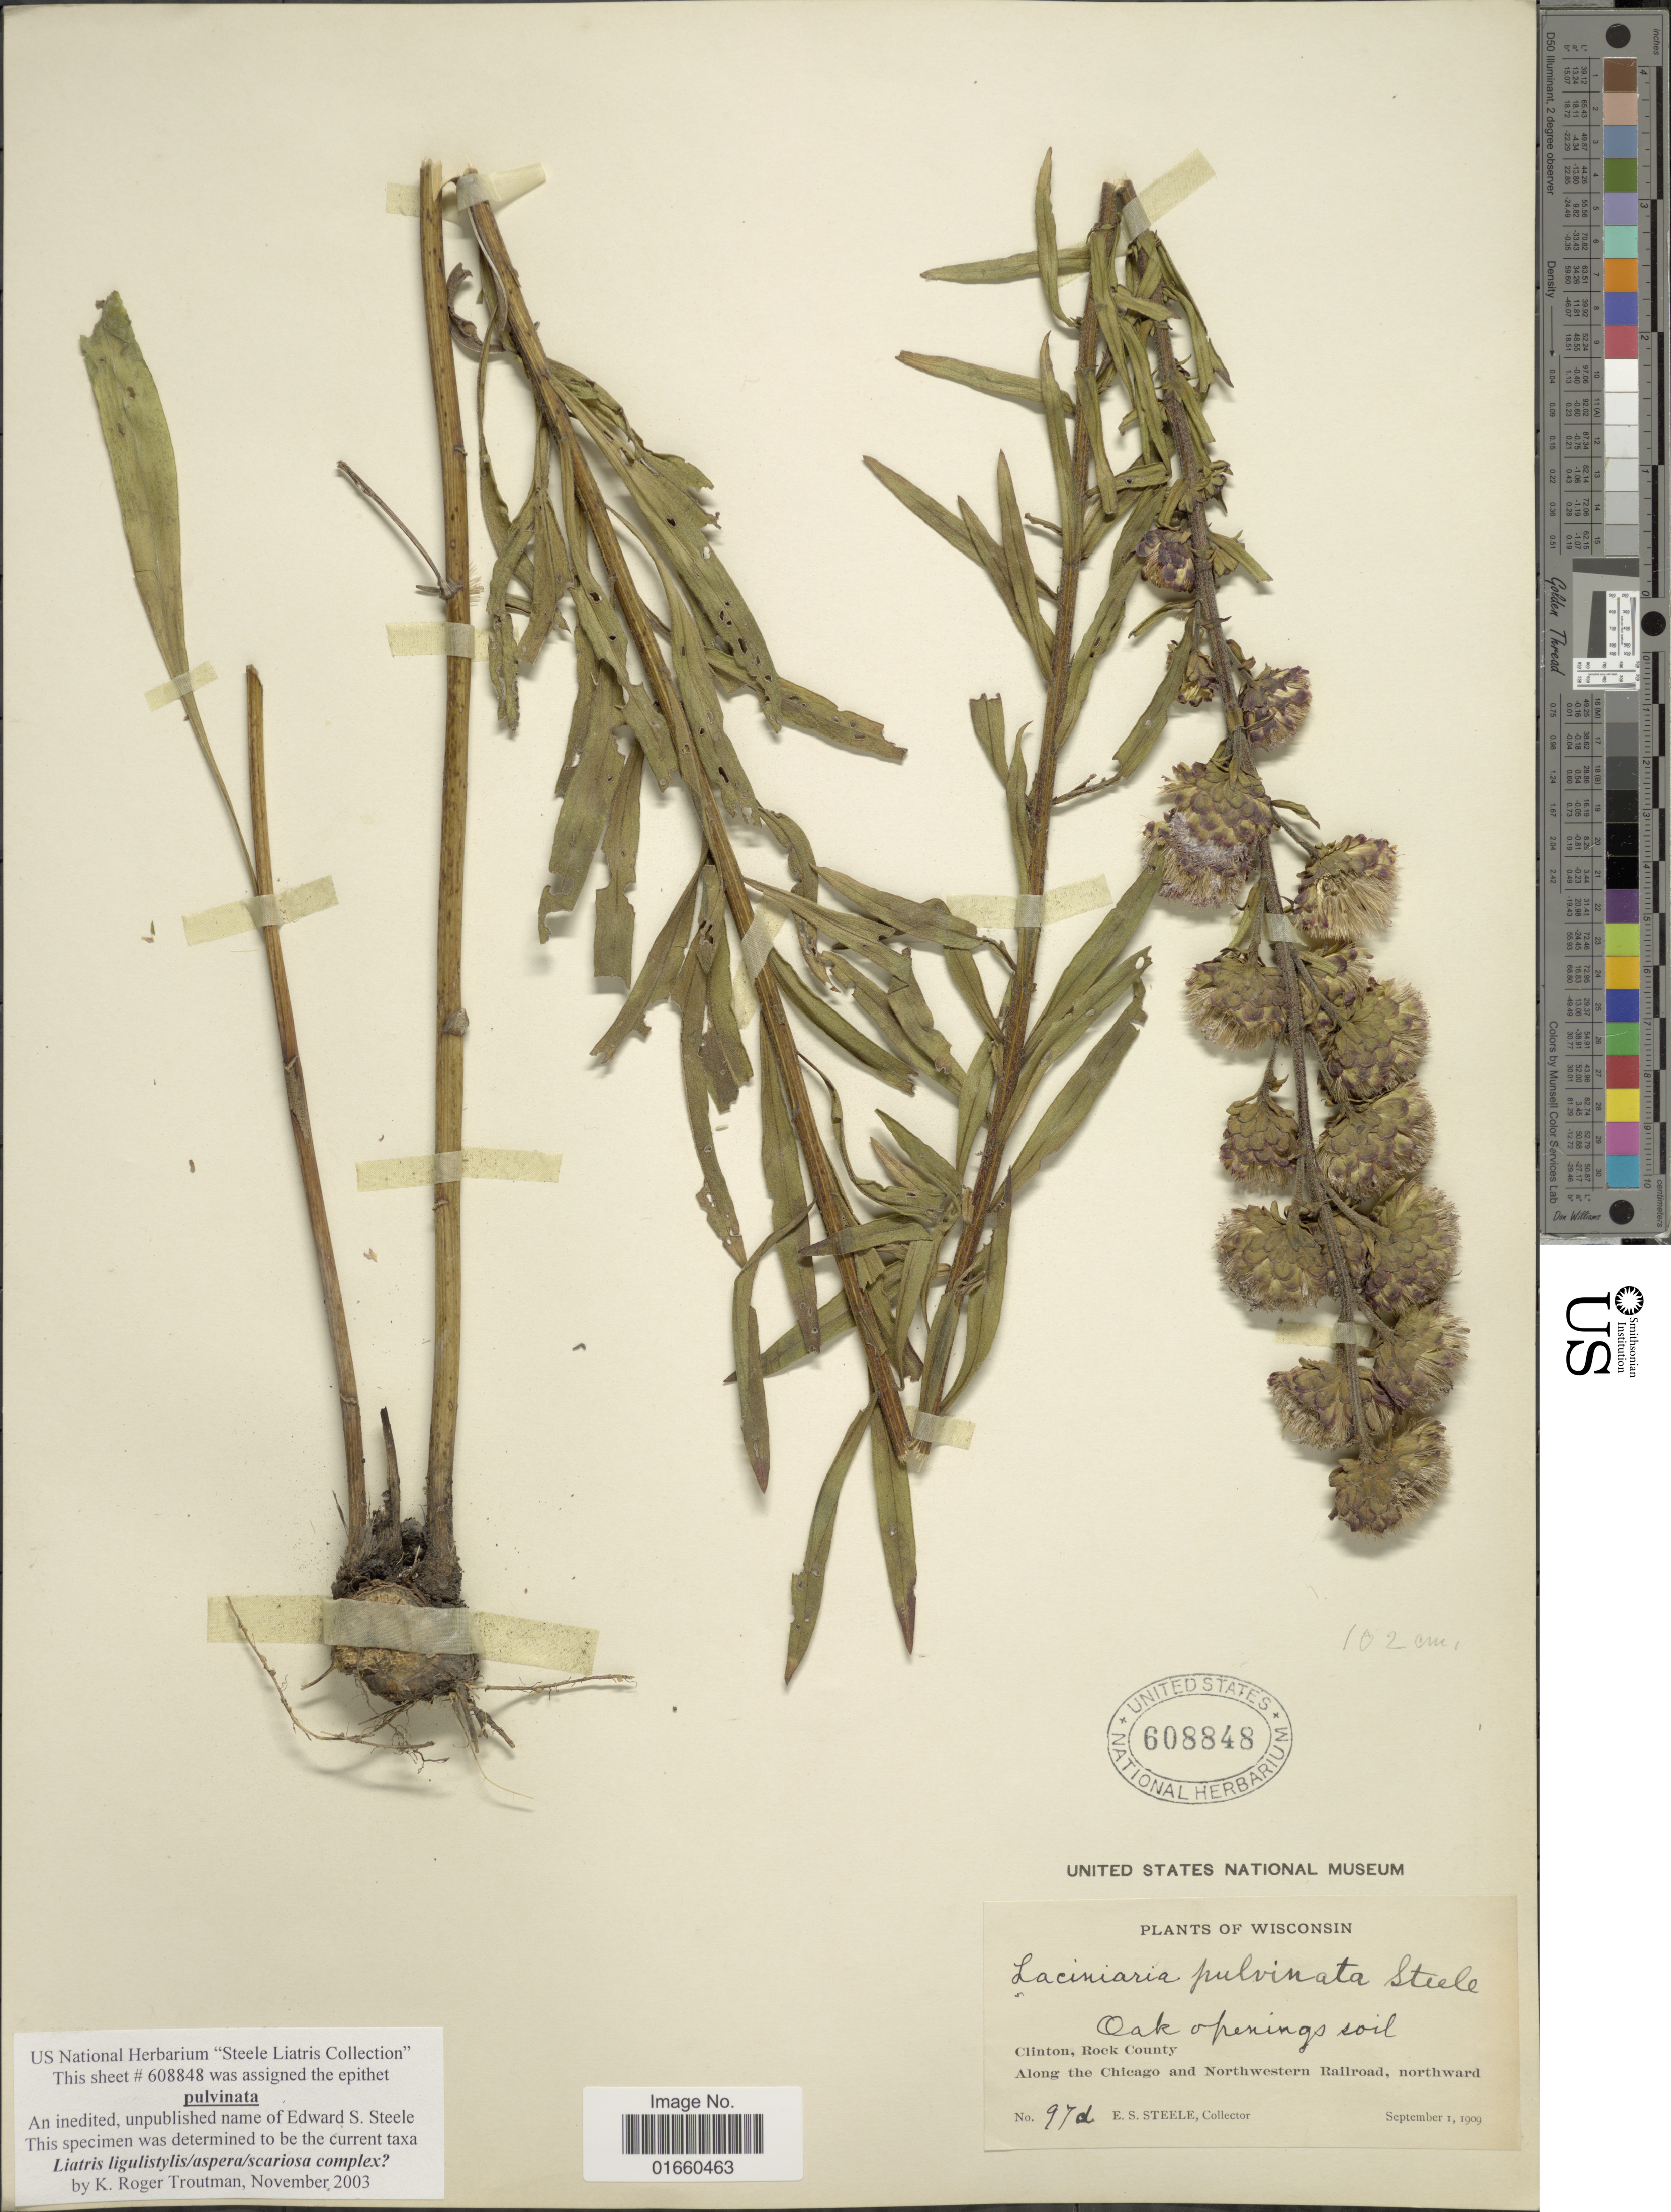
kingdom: Plantae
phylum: Tracheophyta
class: Magnoliopsida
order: Asterales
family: Asteraceae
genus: Liatris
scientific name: Liatris aspera x L. ligulistylus (A. Nelson) K. Schum.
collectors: E. Steele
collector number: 97d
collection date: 1909-09-01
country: United States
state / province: Wisconsin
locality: Clinton, Rock County, Along the Chicago and Northwestern Railroad, northward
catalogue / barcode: US 608848